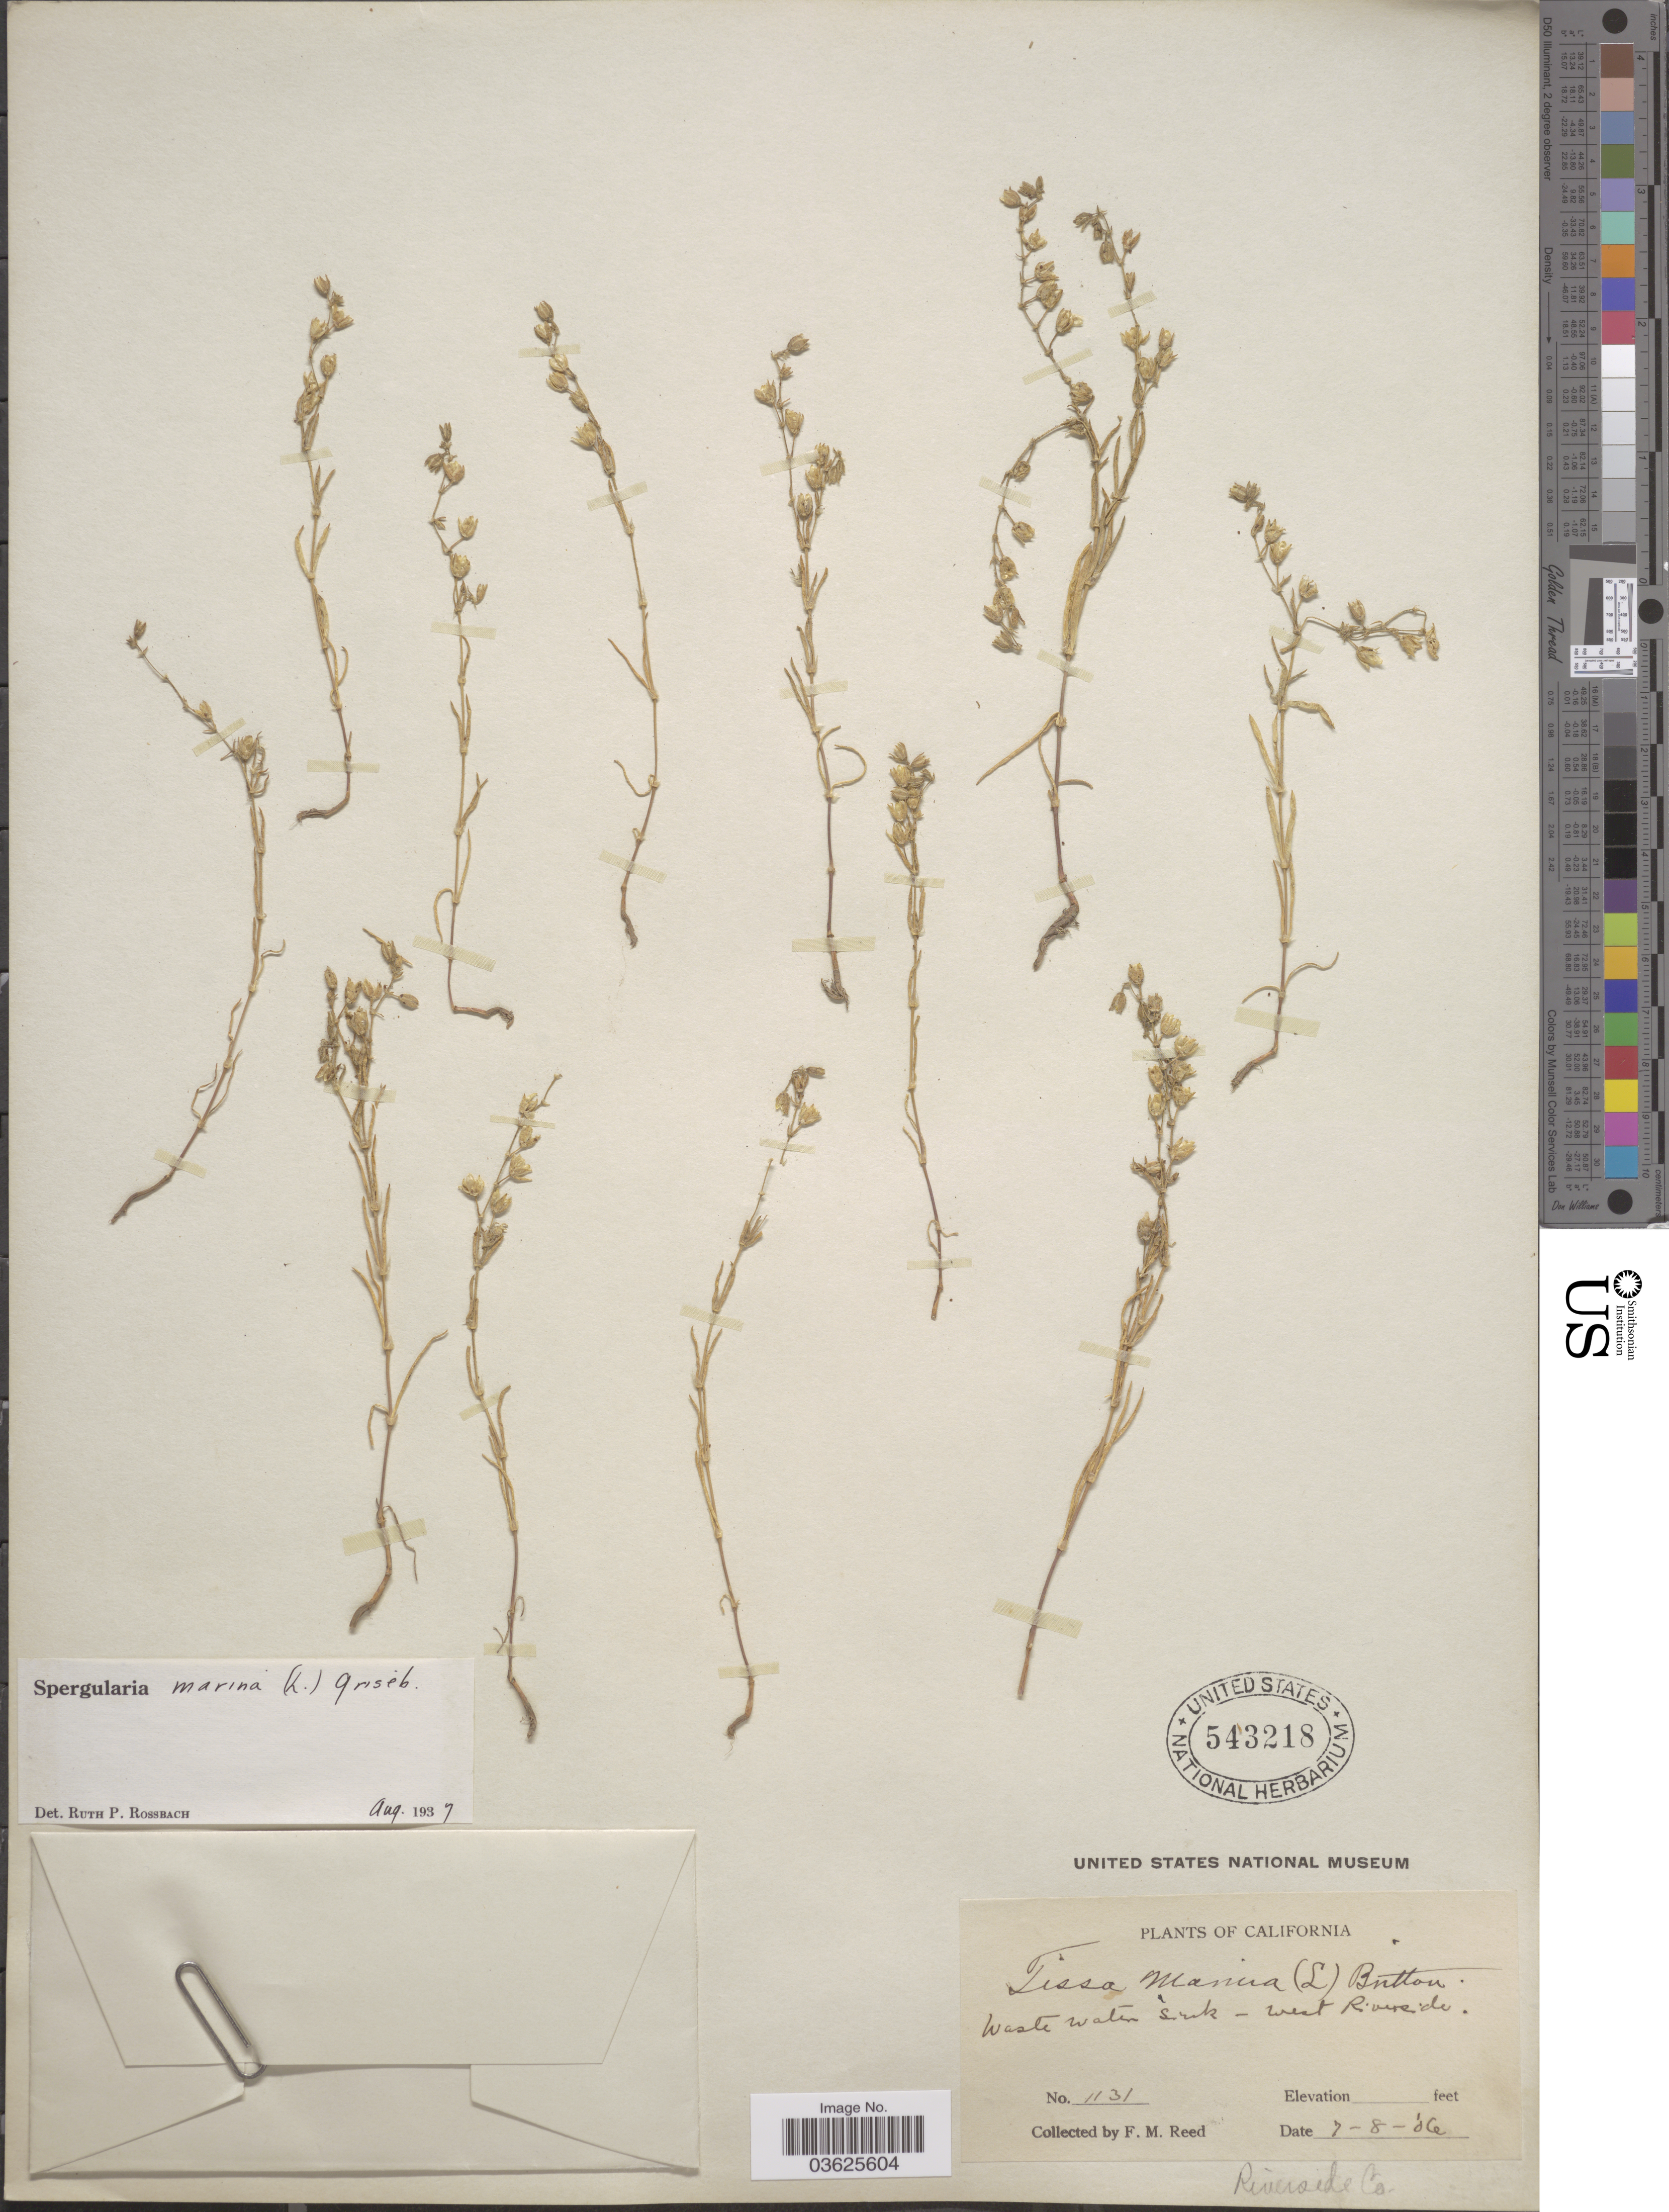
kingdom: Plantae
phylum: Tracheophyta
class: Magnoliopsida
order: Caryophyllales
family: Caryophyllaceae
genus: Spergularia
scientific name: Spergularia marina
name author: (L.) Griseb.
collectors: F. Reed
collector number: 1131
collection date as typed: Transcribed d/m/y: 8/7/6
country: United States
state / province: California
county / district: Riverside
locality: West Riverside. Riverside Co.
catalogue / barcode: US 543218